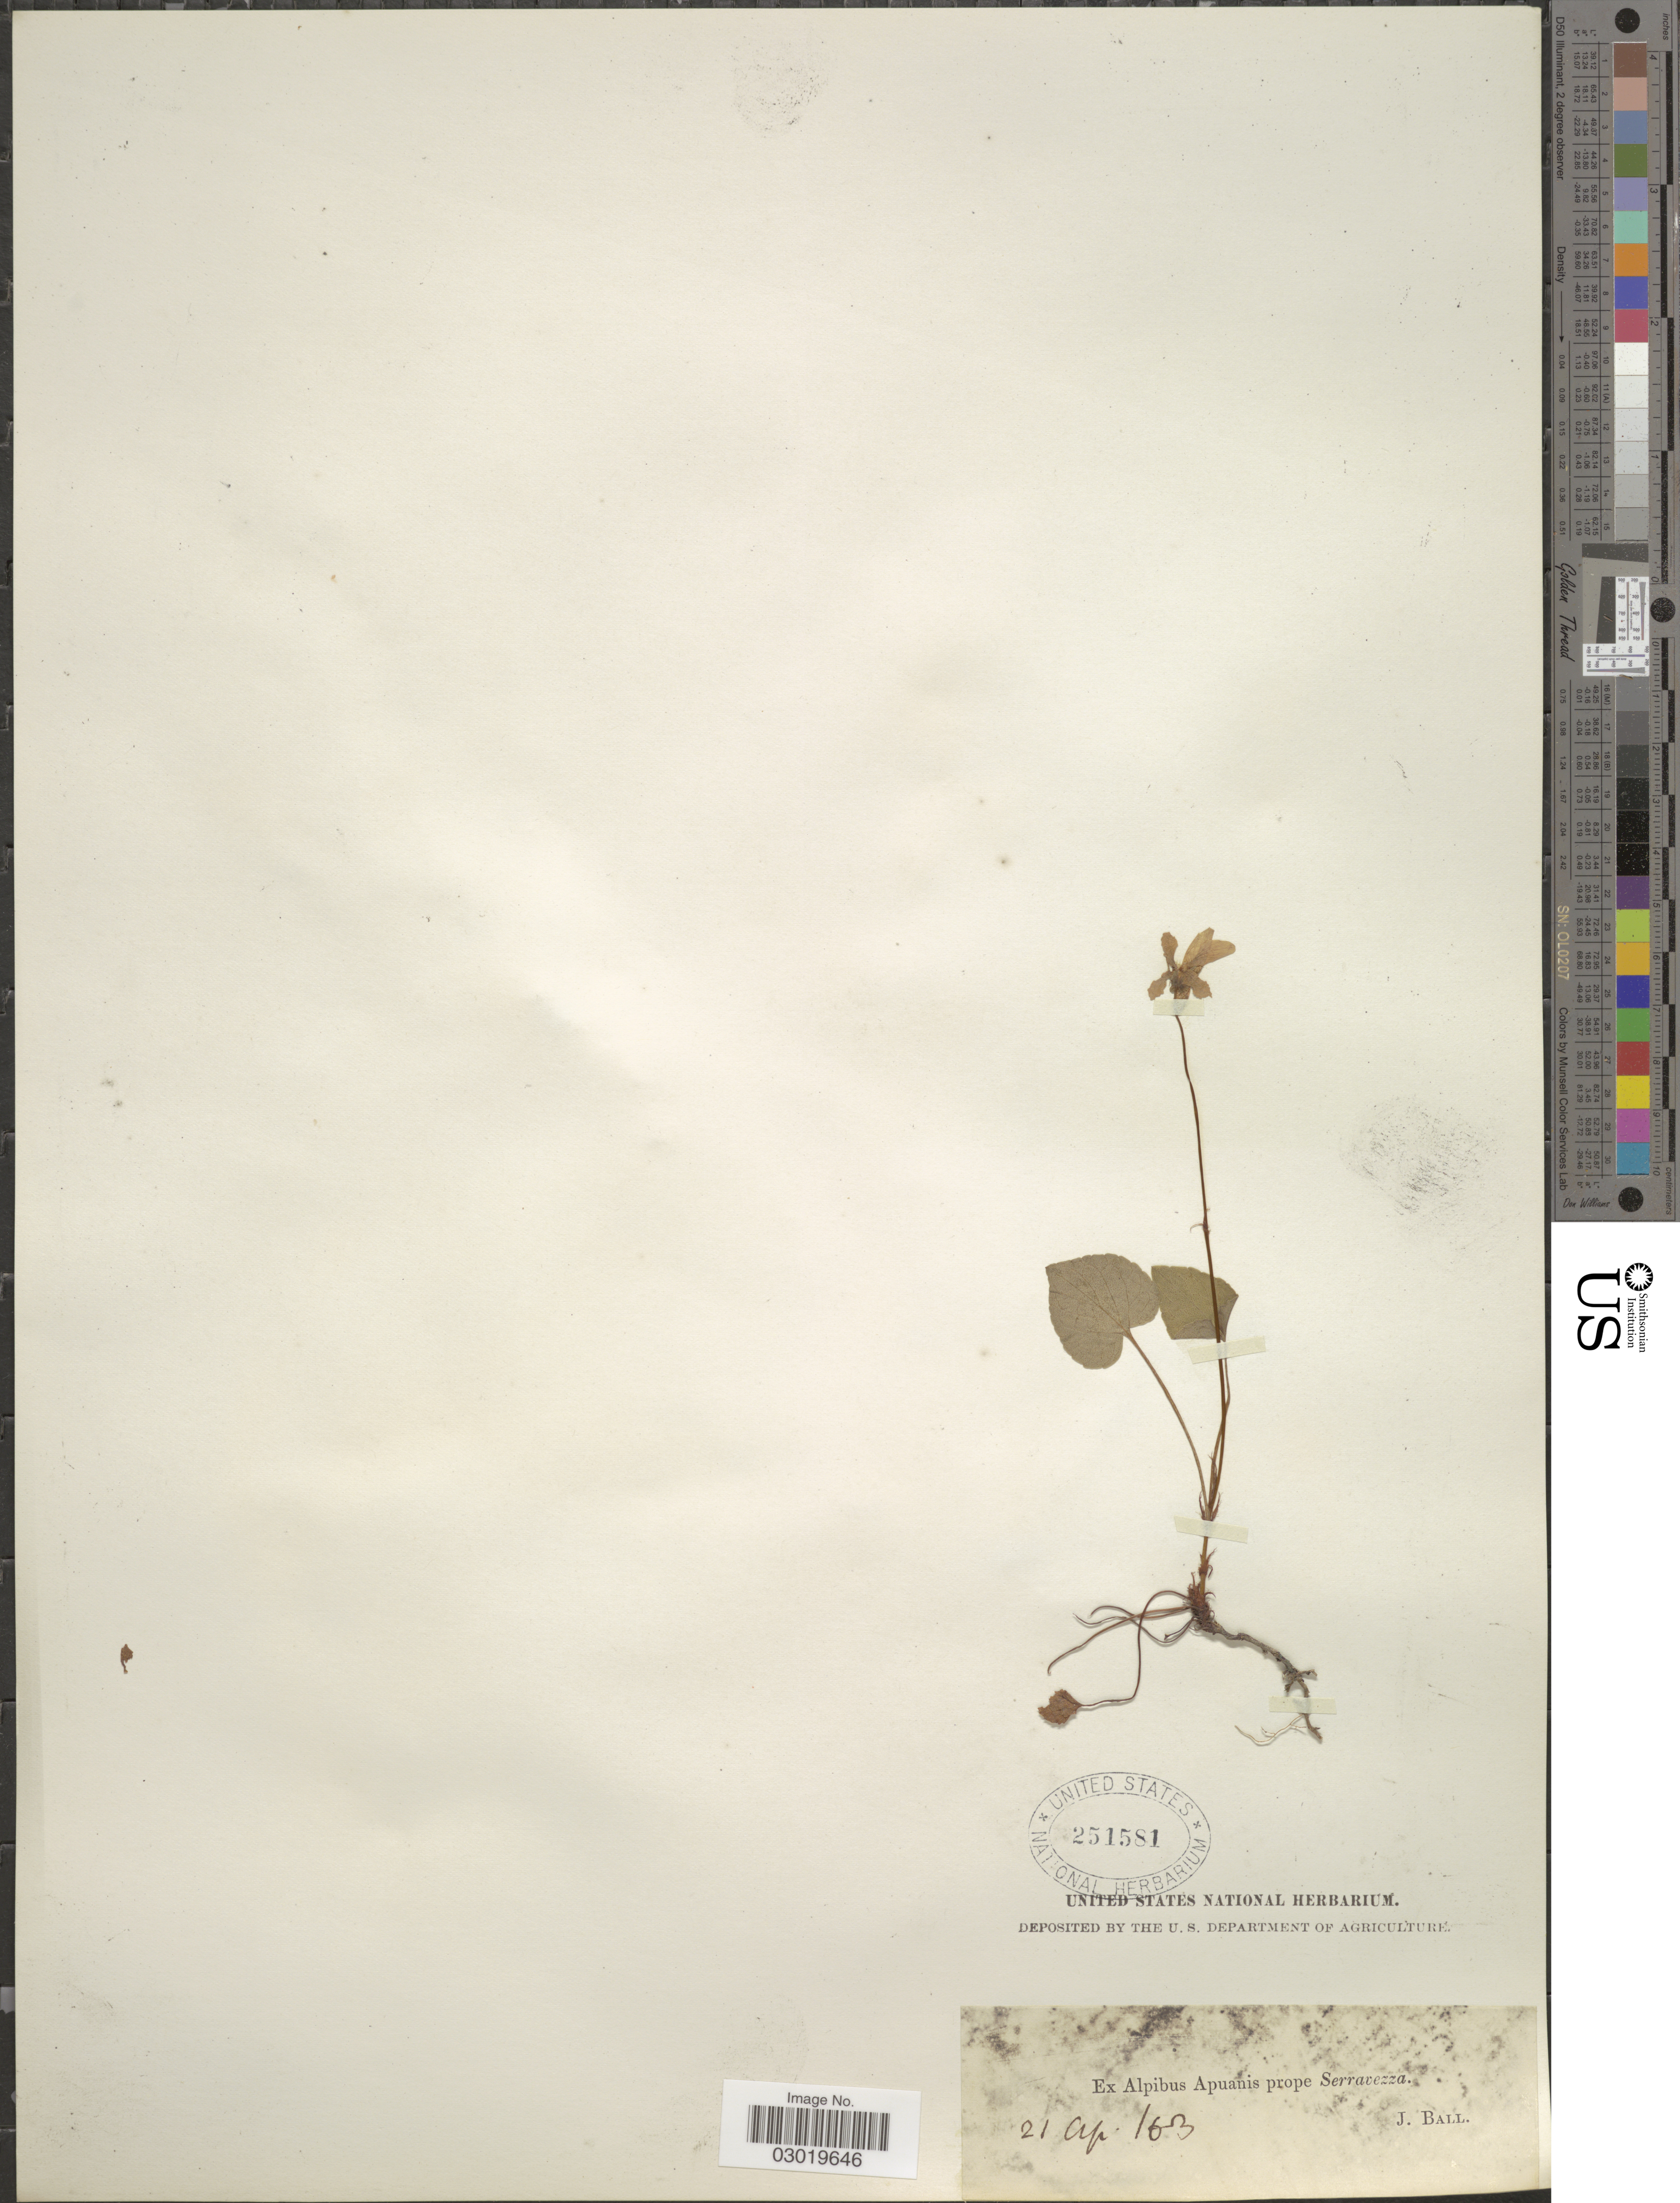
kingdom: Plantae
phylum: Tracheophyta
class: Magnoliopsida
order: Malpighiales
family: Violaceae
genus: Viola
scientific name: Viola sp.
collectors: J. Ball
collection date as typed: Transcribed d/m/y: 21/3/63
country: Italy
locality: Ex Alpinus prope Serravezza.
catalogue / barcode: US 251581